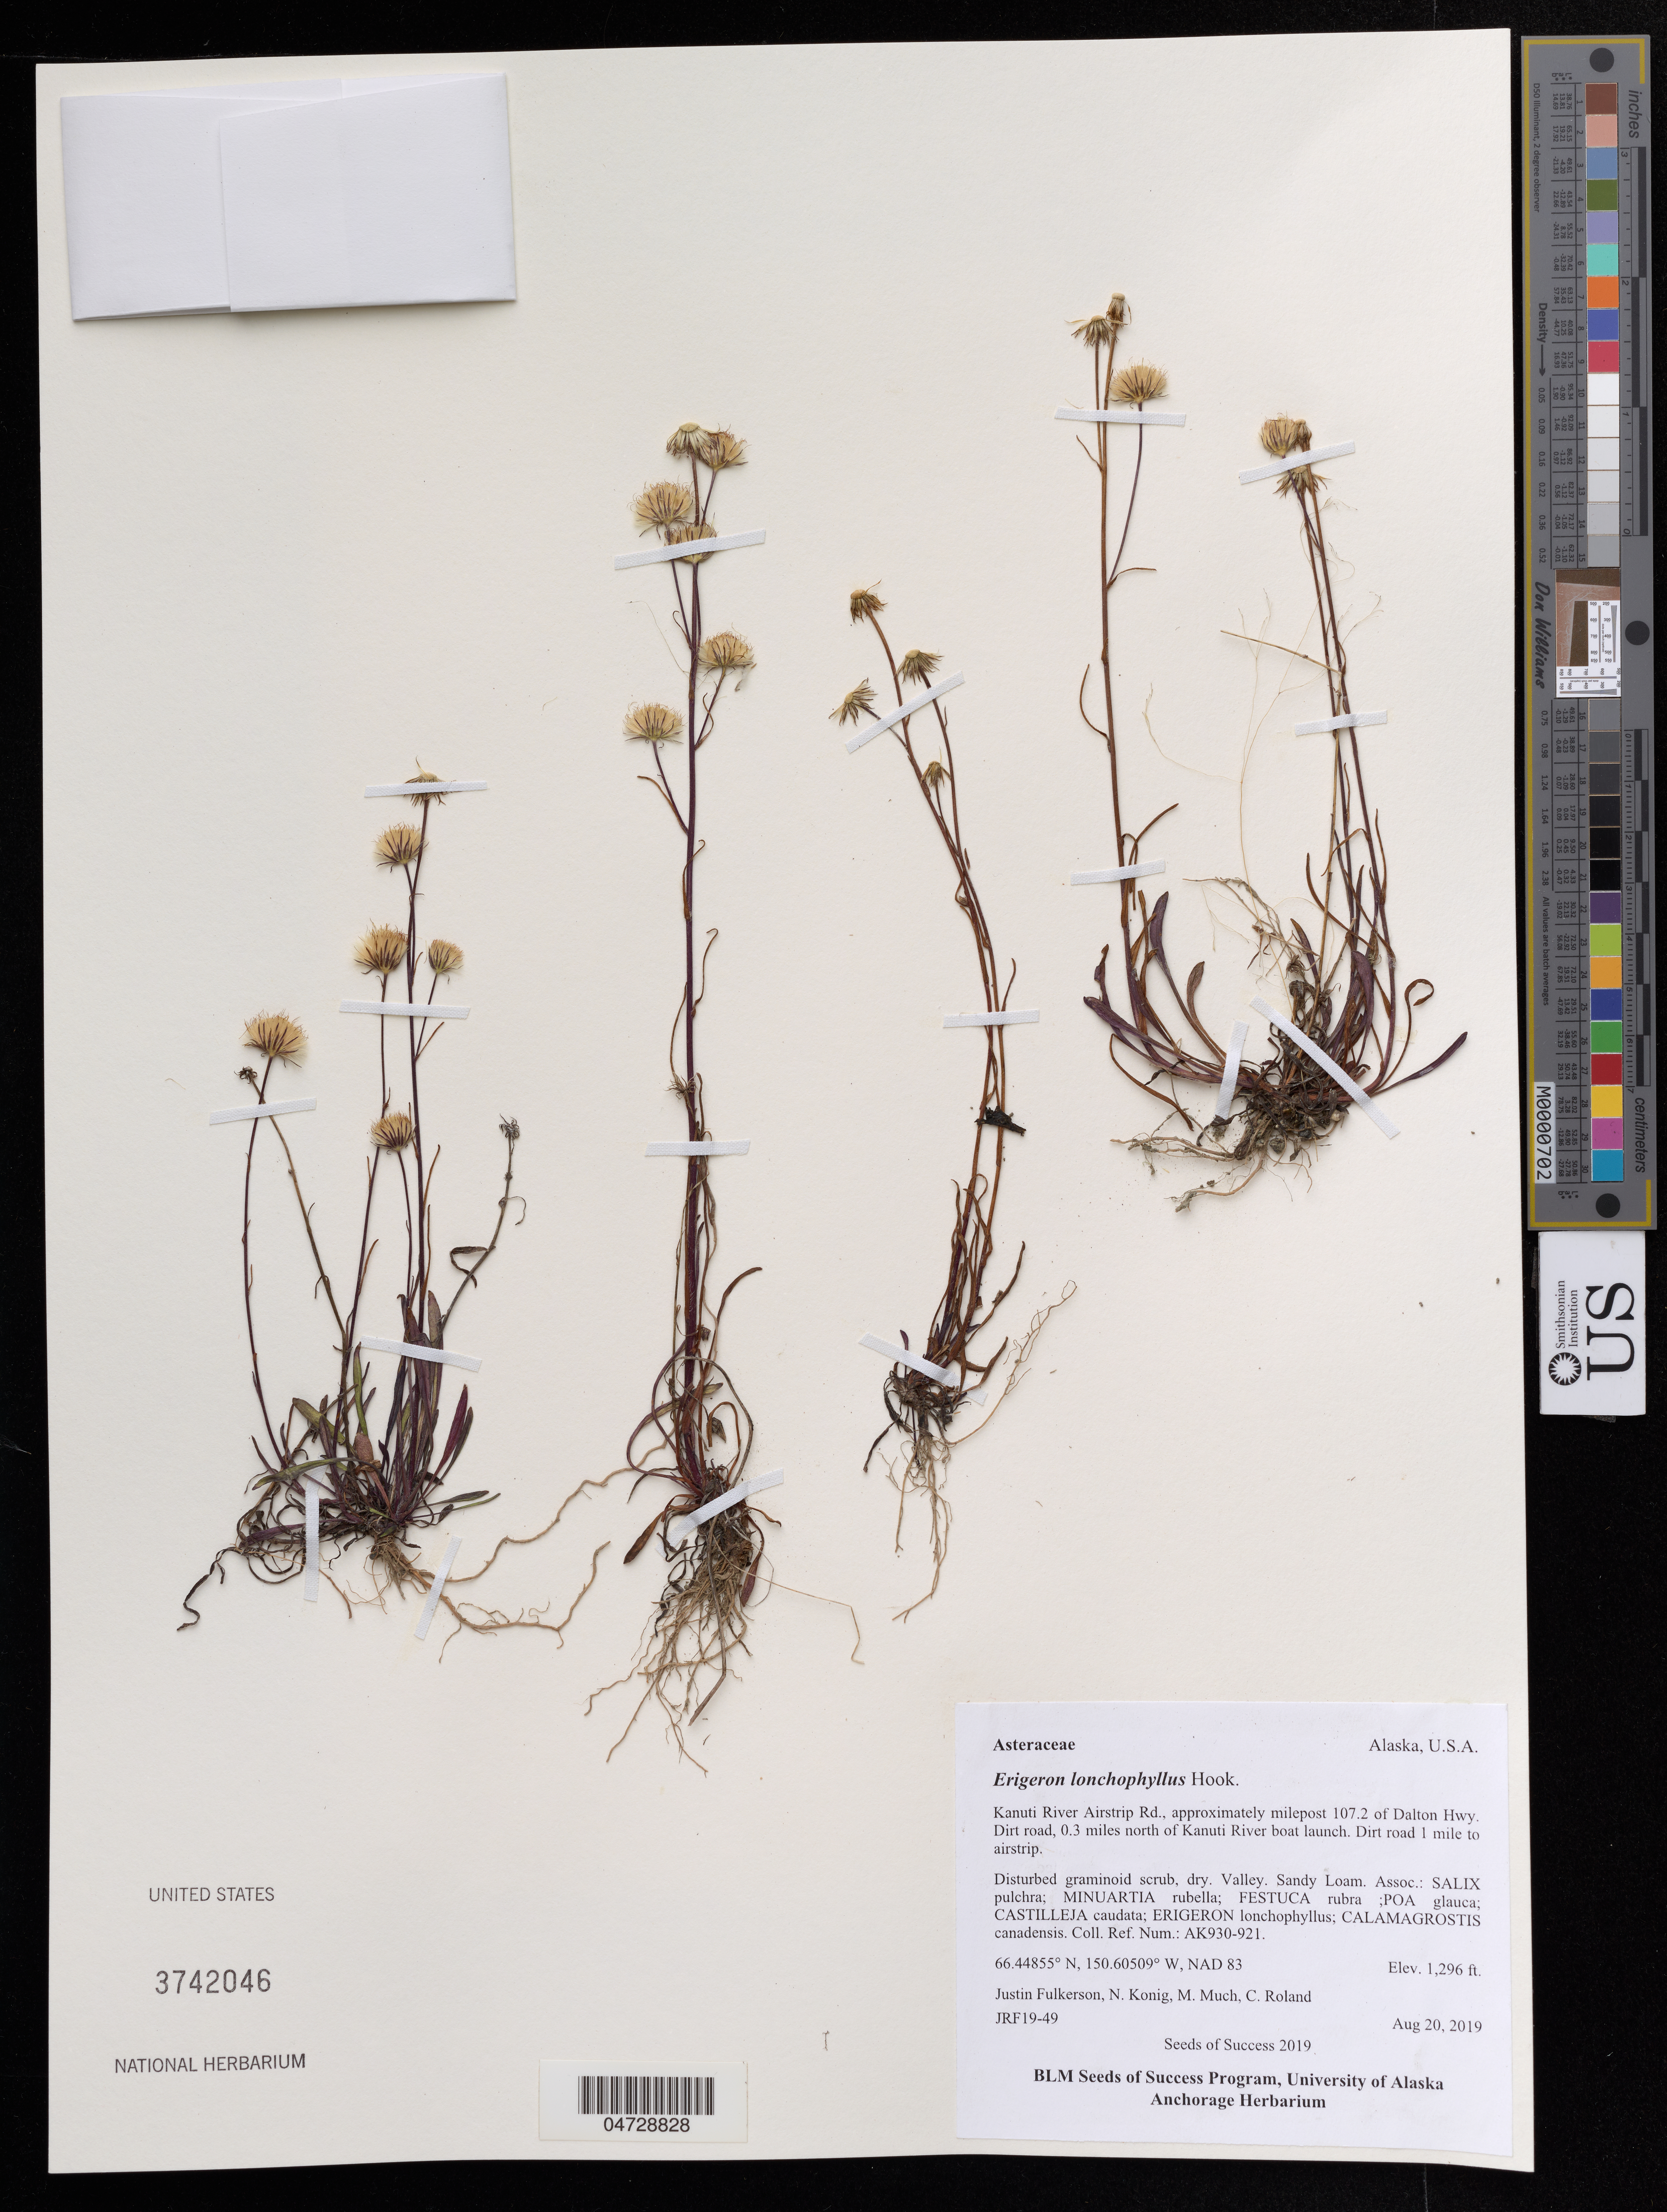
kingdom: Plantae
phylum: Tracheophyta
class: Magnoliopsida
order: Asterales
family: Asteraceae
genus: Erigeron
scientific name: Erigeron lonchophyllus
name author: Hook.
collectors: J. Fulkerson, N. Konig & C. Roland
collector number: JRF19-49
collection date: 2019-08-20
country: United States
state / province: Alaska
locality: Kanuti River Airstrip Rd., approximately milepost 107.2 of Dalton Hwy. Dirt road, 0.3 miles north of Kanuti River boat launch. Dirt road 1 mile to airstrip.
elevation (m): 395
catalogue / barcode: US 3742046